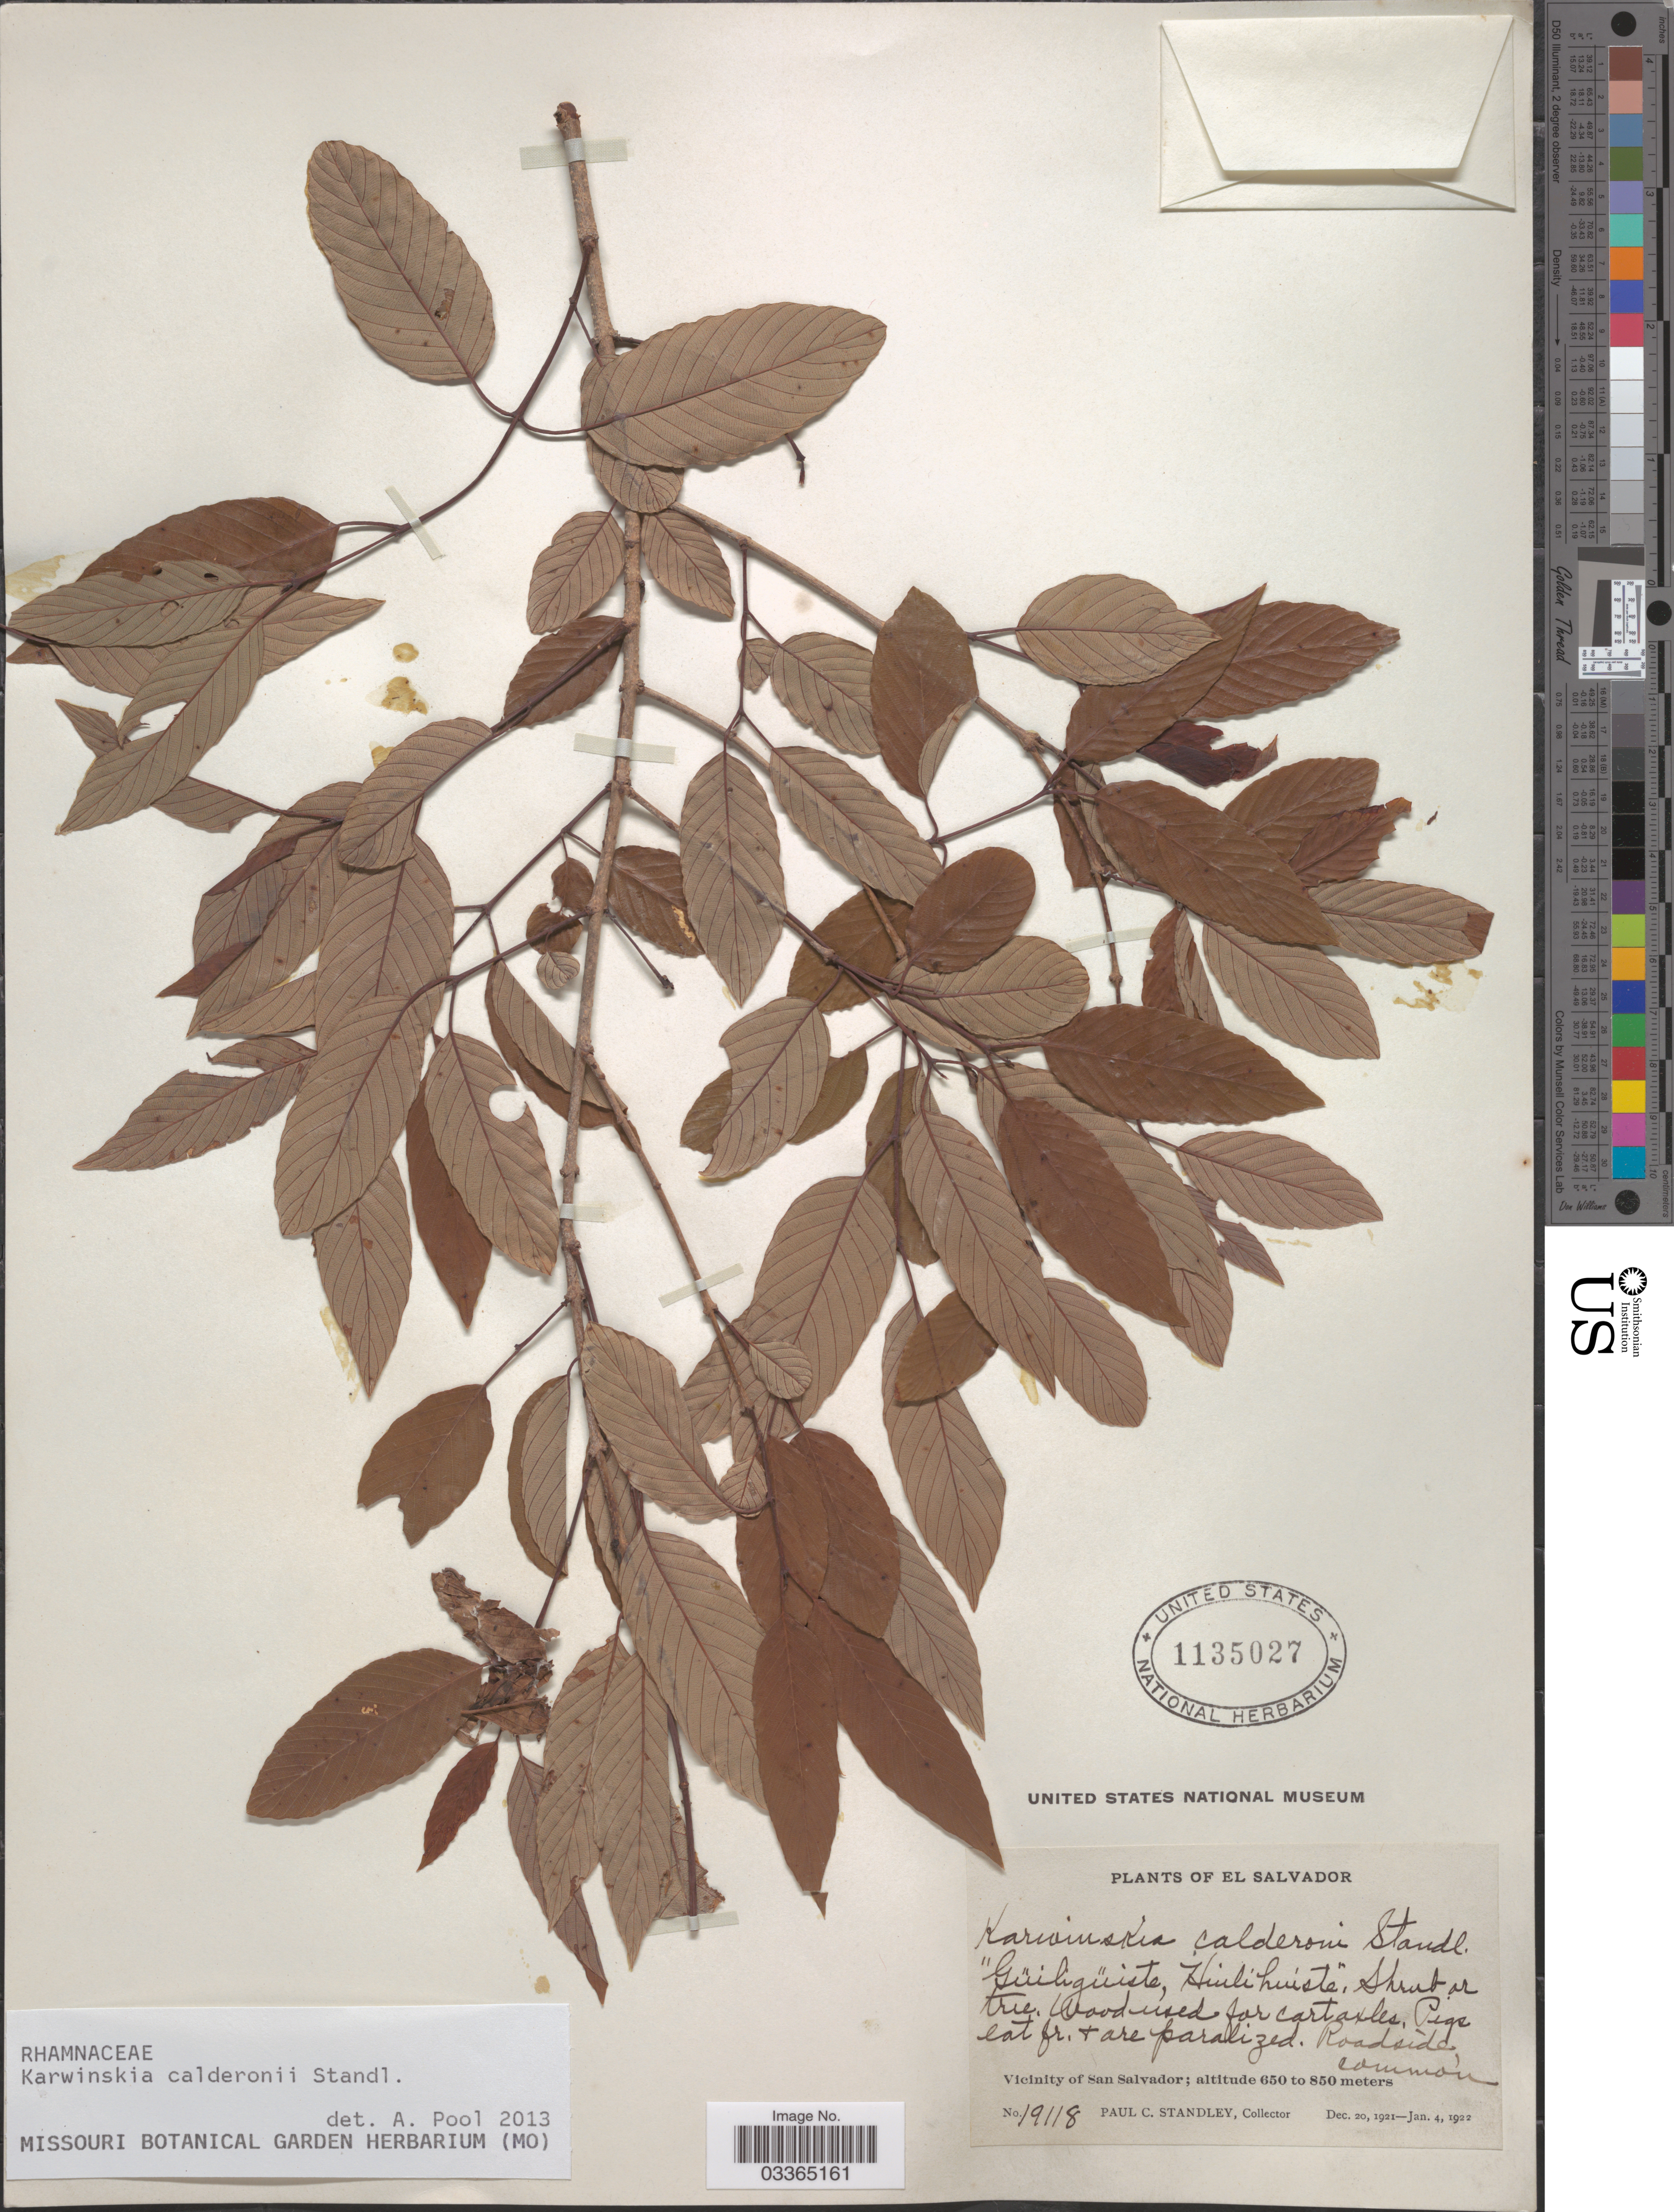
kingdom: Plantae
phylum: Tracheophyta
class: Magnoliopsida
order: Rosales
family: Rhamnaceae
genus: Karwinskia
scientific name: Karwinskia calderonii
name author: Standl.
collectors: P. C. Standley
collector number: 19118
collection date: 1921-12-20/1922-01-04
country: El Salvador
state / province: San Salvador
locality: Vicinity of San Salvador.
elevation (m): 650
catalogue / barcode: US 1135027